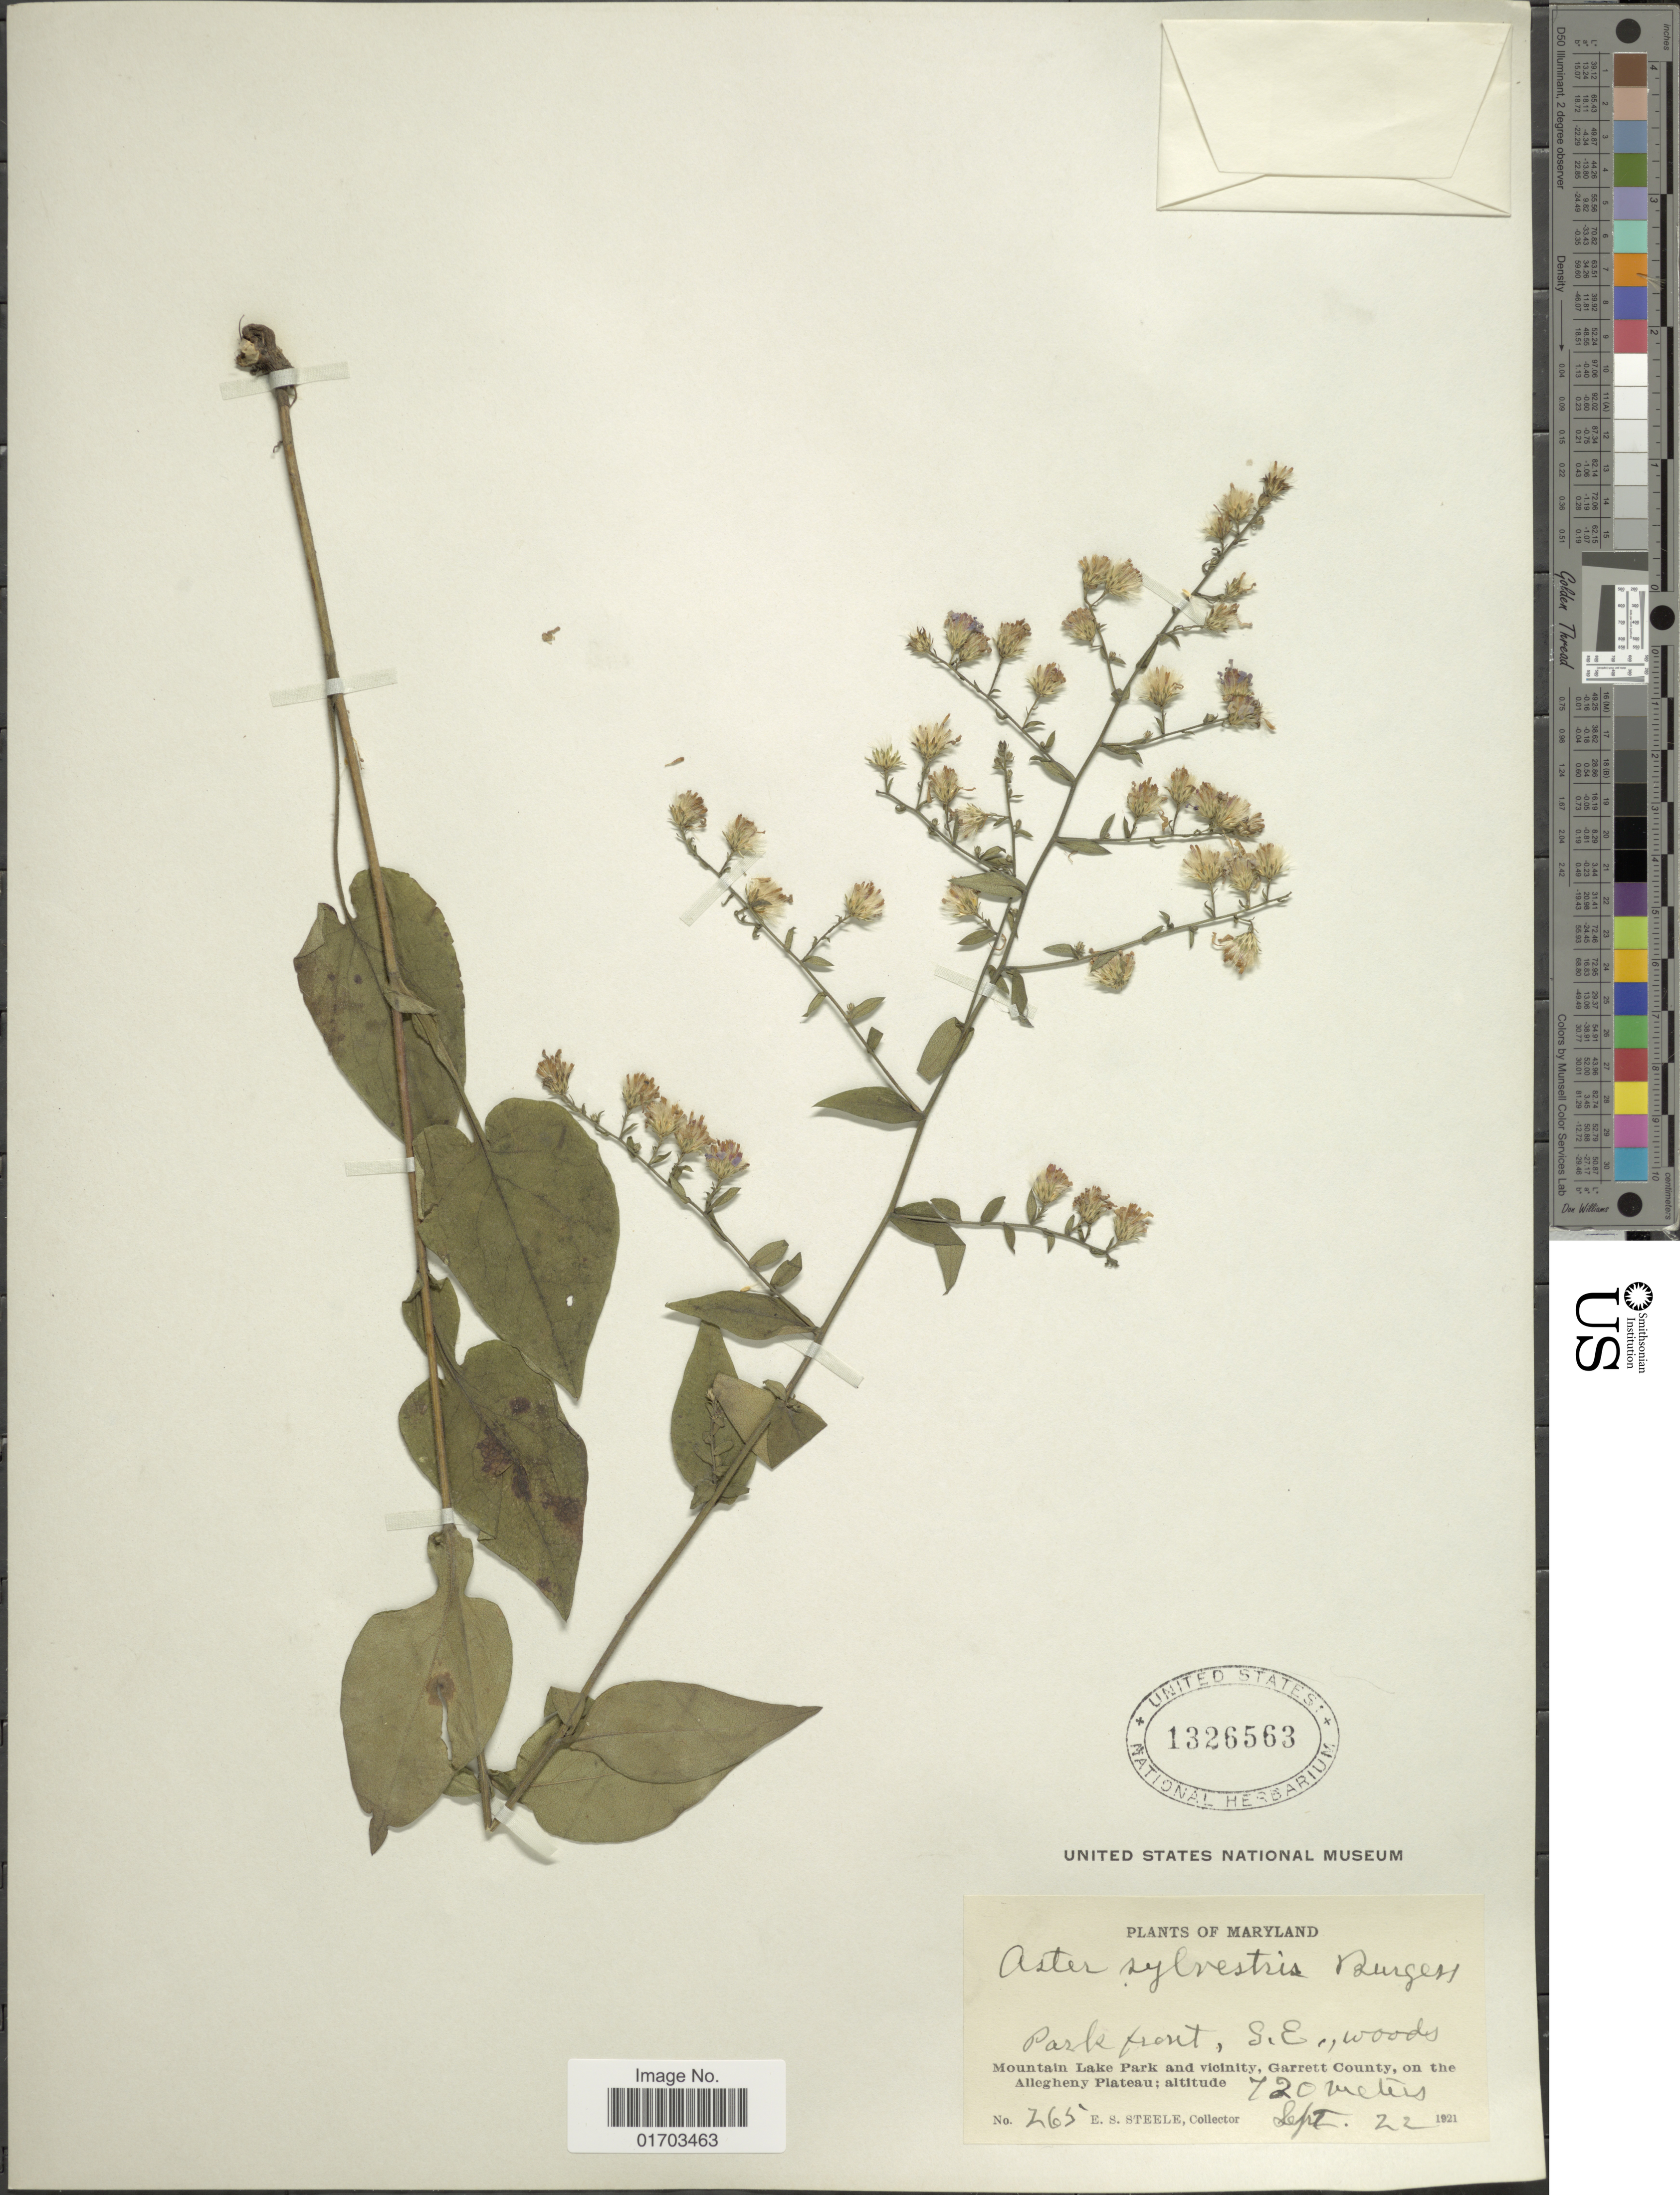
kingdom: Plantae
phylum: Tracheophyta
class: Magnoliopsida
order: Asterales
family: Asteraceae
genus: Symphyotrichum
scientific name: Symphyotrichum undulatum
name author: (L.) G.L. Nesom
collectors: E. Steele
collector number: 265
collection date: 1921-09-22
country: United States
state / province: Maryland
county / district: Garrett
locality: Park front, S.E. woods, Mountain Lake and vicinity, Garrett County, on the Allegheny Plateau.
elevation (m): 720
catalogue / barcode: US 1326563